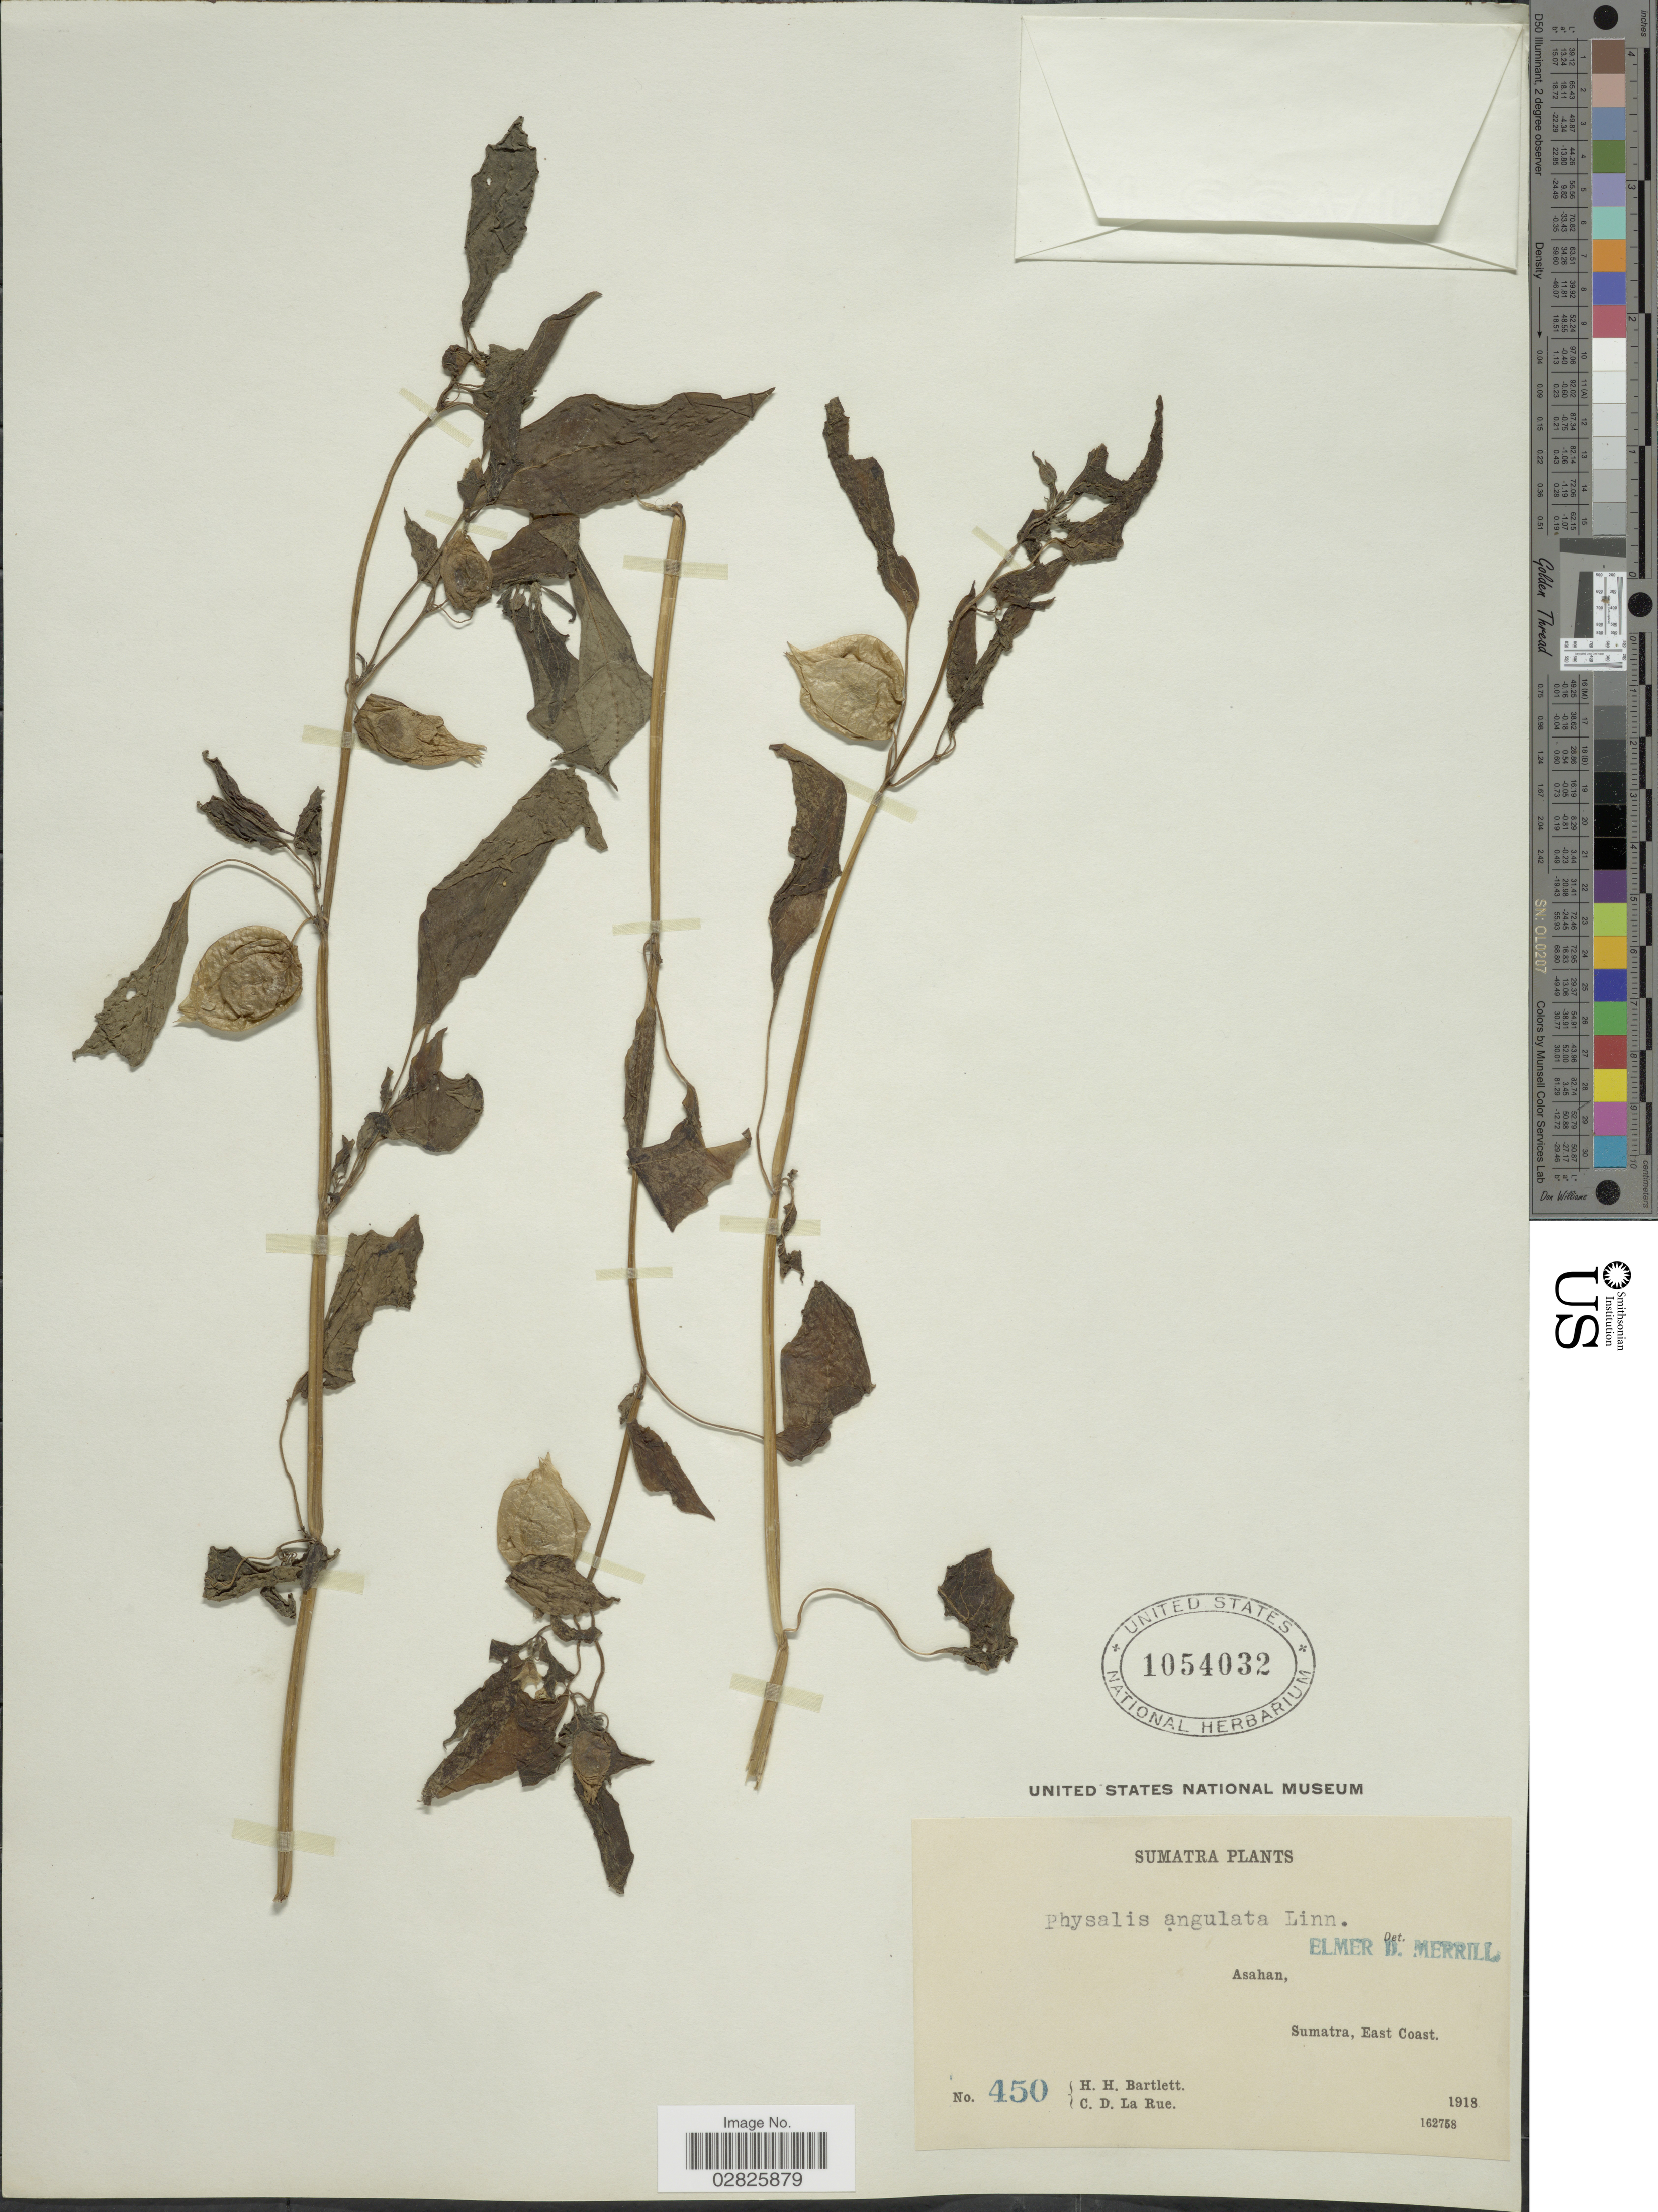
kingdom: Plantae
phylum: Tracheophyta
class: Magnoliopsida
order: Solanales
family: Solanaceae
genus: Physalis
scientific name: Physalis angulata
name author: L.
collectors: H. H. Bartlett & C. La Rue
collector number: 450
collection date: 1918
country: Indonesia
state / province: Sumatra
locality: Asahan, East Coast.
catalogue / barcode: US 1054032